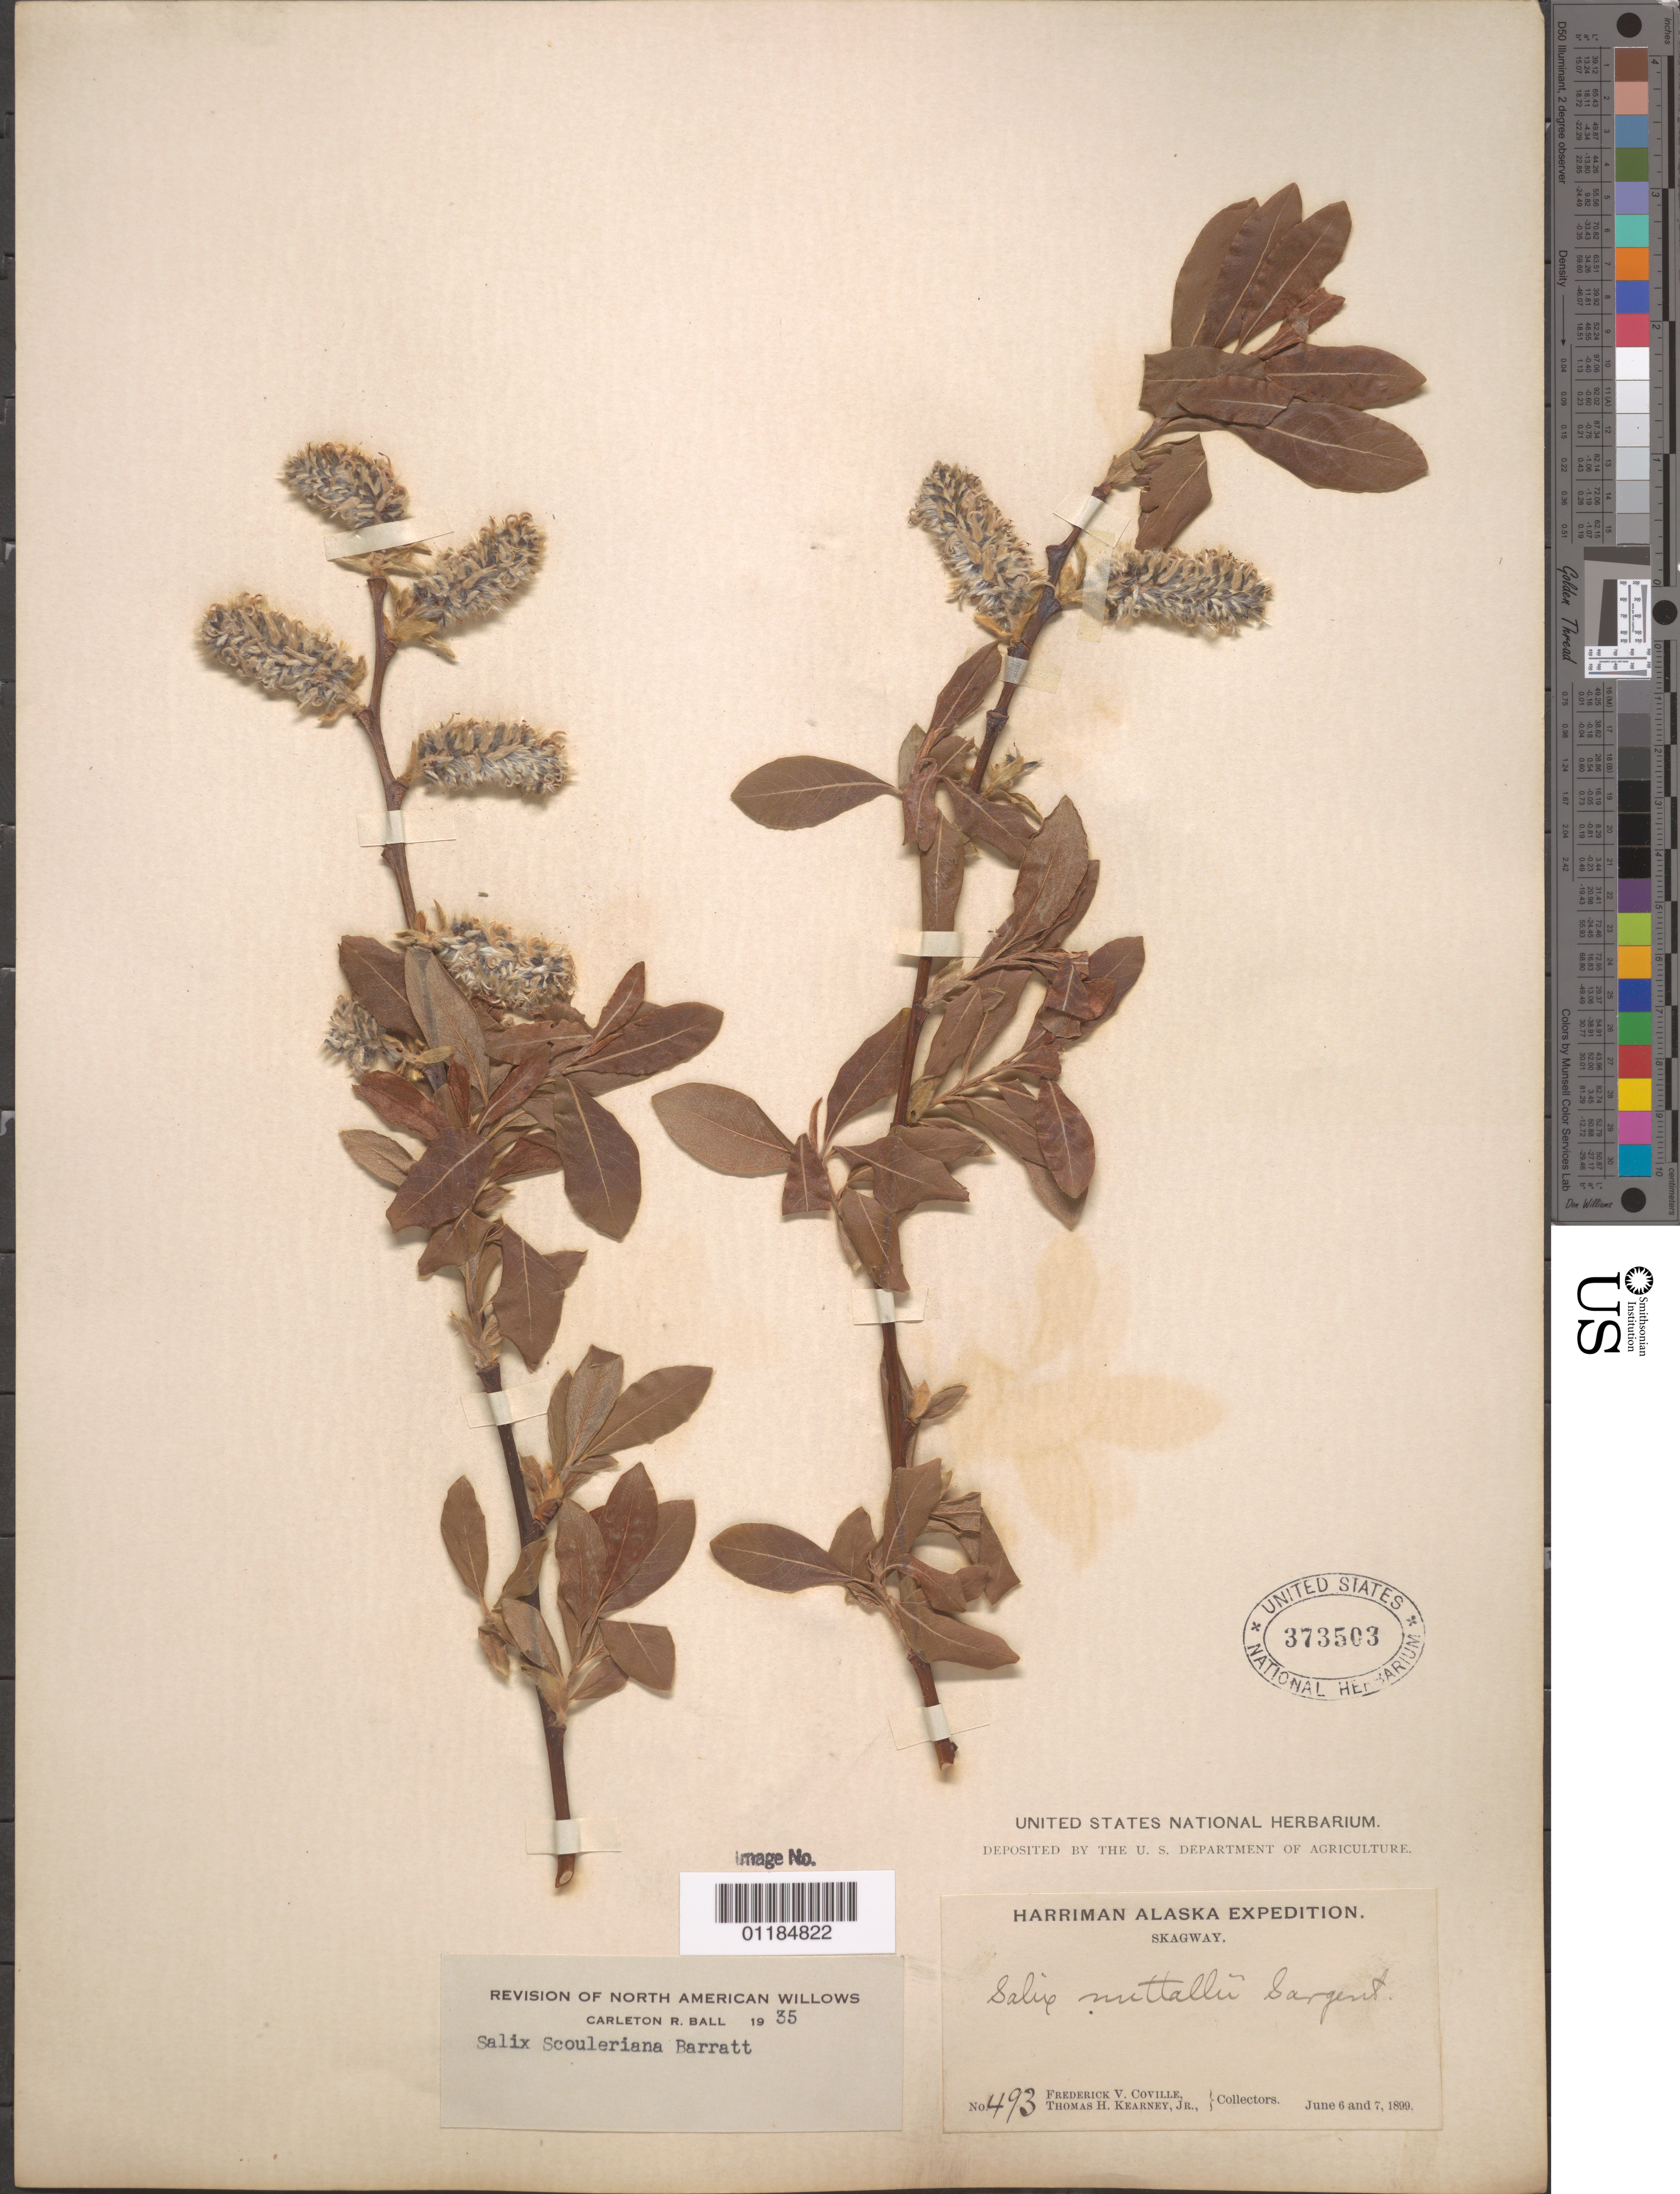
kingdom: Plantae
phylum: Tracheophyta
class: Magnoliopsida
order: Malpighiales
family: Salicaceae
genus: Salix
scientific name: Salix scouleriana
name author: Barratt ex Hook.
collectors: F. V. Coville & T. H. Kearney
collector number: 493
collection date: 1899-06-06/1899-06-07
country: United States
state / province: Alaska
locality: Skagway.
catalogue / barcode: US 373503